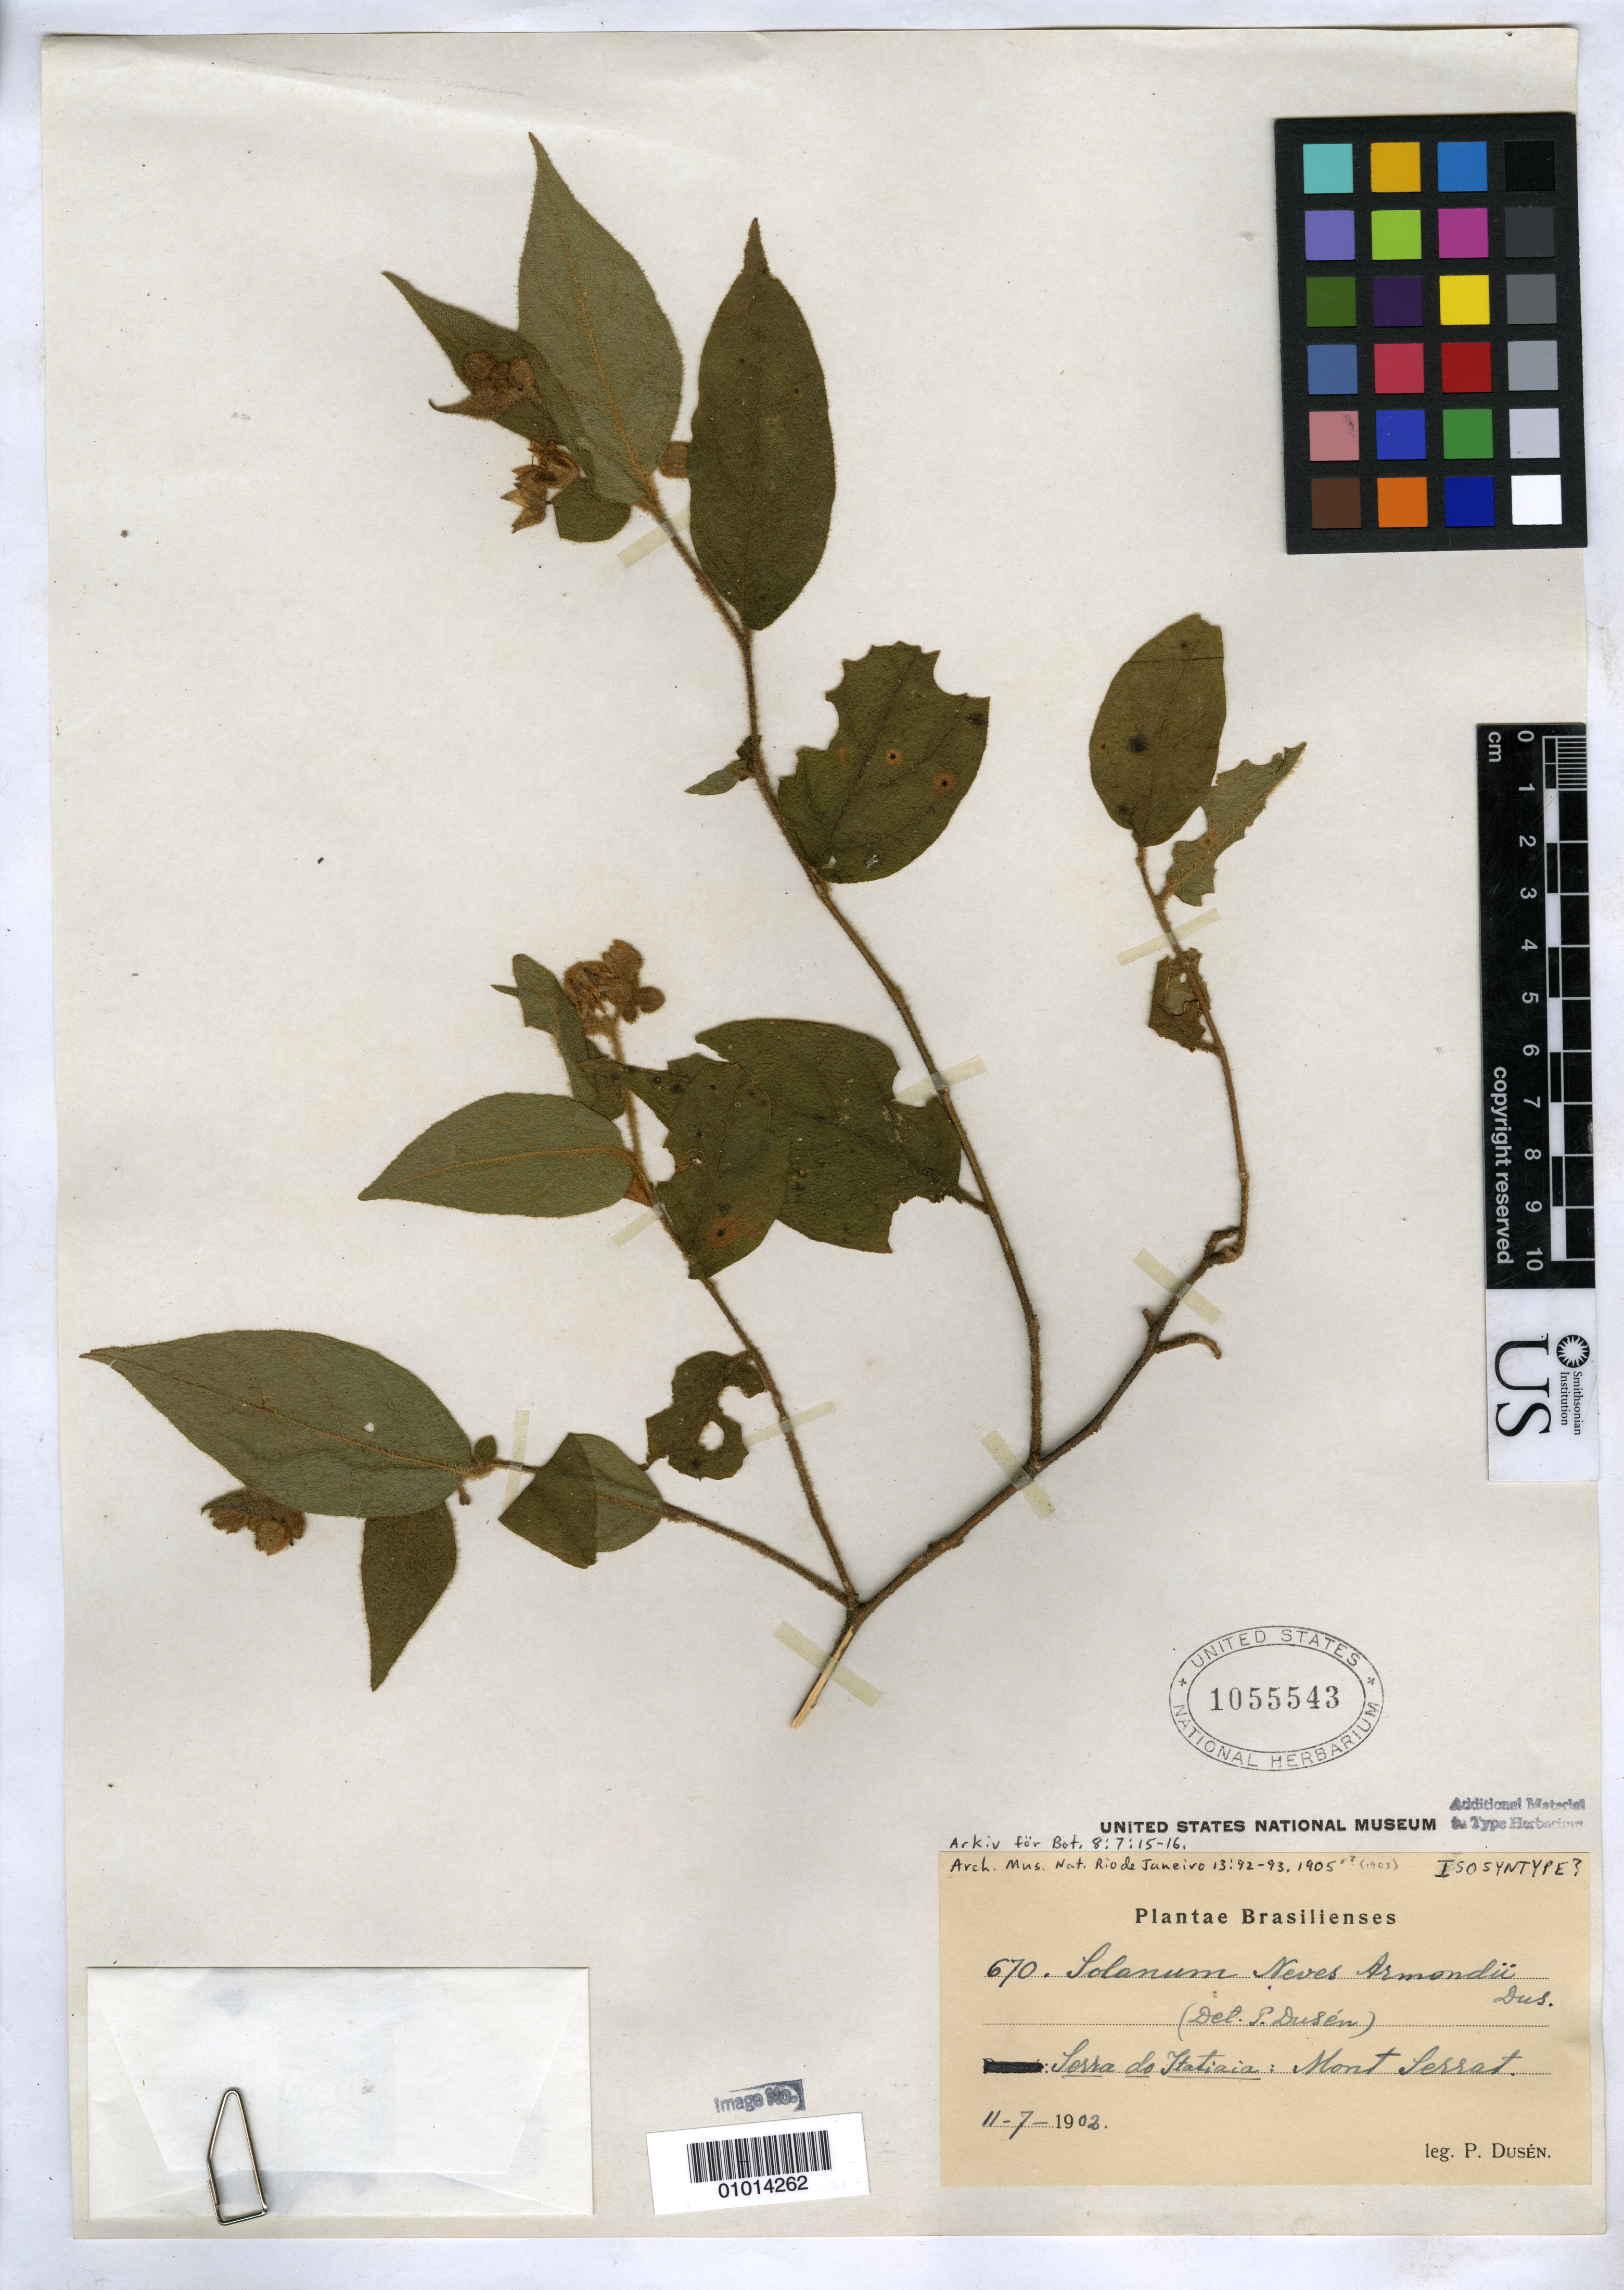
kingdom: Plantae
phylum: Tracheophyta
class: Magnoliopsida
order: Solanales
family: Solanaceae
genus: Solanum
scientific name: Solanum neves-armondii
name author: Dusén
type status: Possible Syntype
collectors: P. Dusén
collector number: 670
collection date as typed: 11 Jul 1902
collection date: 1902-07-11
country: Brazil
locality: Serra do Itatiaia: Mont Serrat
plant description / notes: Published in "Flore de la Serra do Itatiaya", based on collections made in 1902; protologue does not cite any collection number(s) or precise locality, only elevation (900-1700 m) and months ("Mayo-Julio florens").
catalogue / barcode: US 1055543